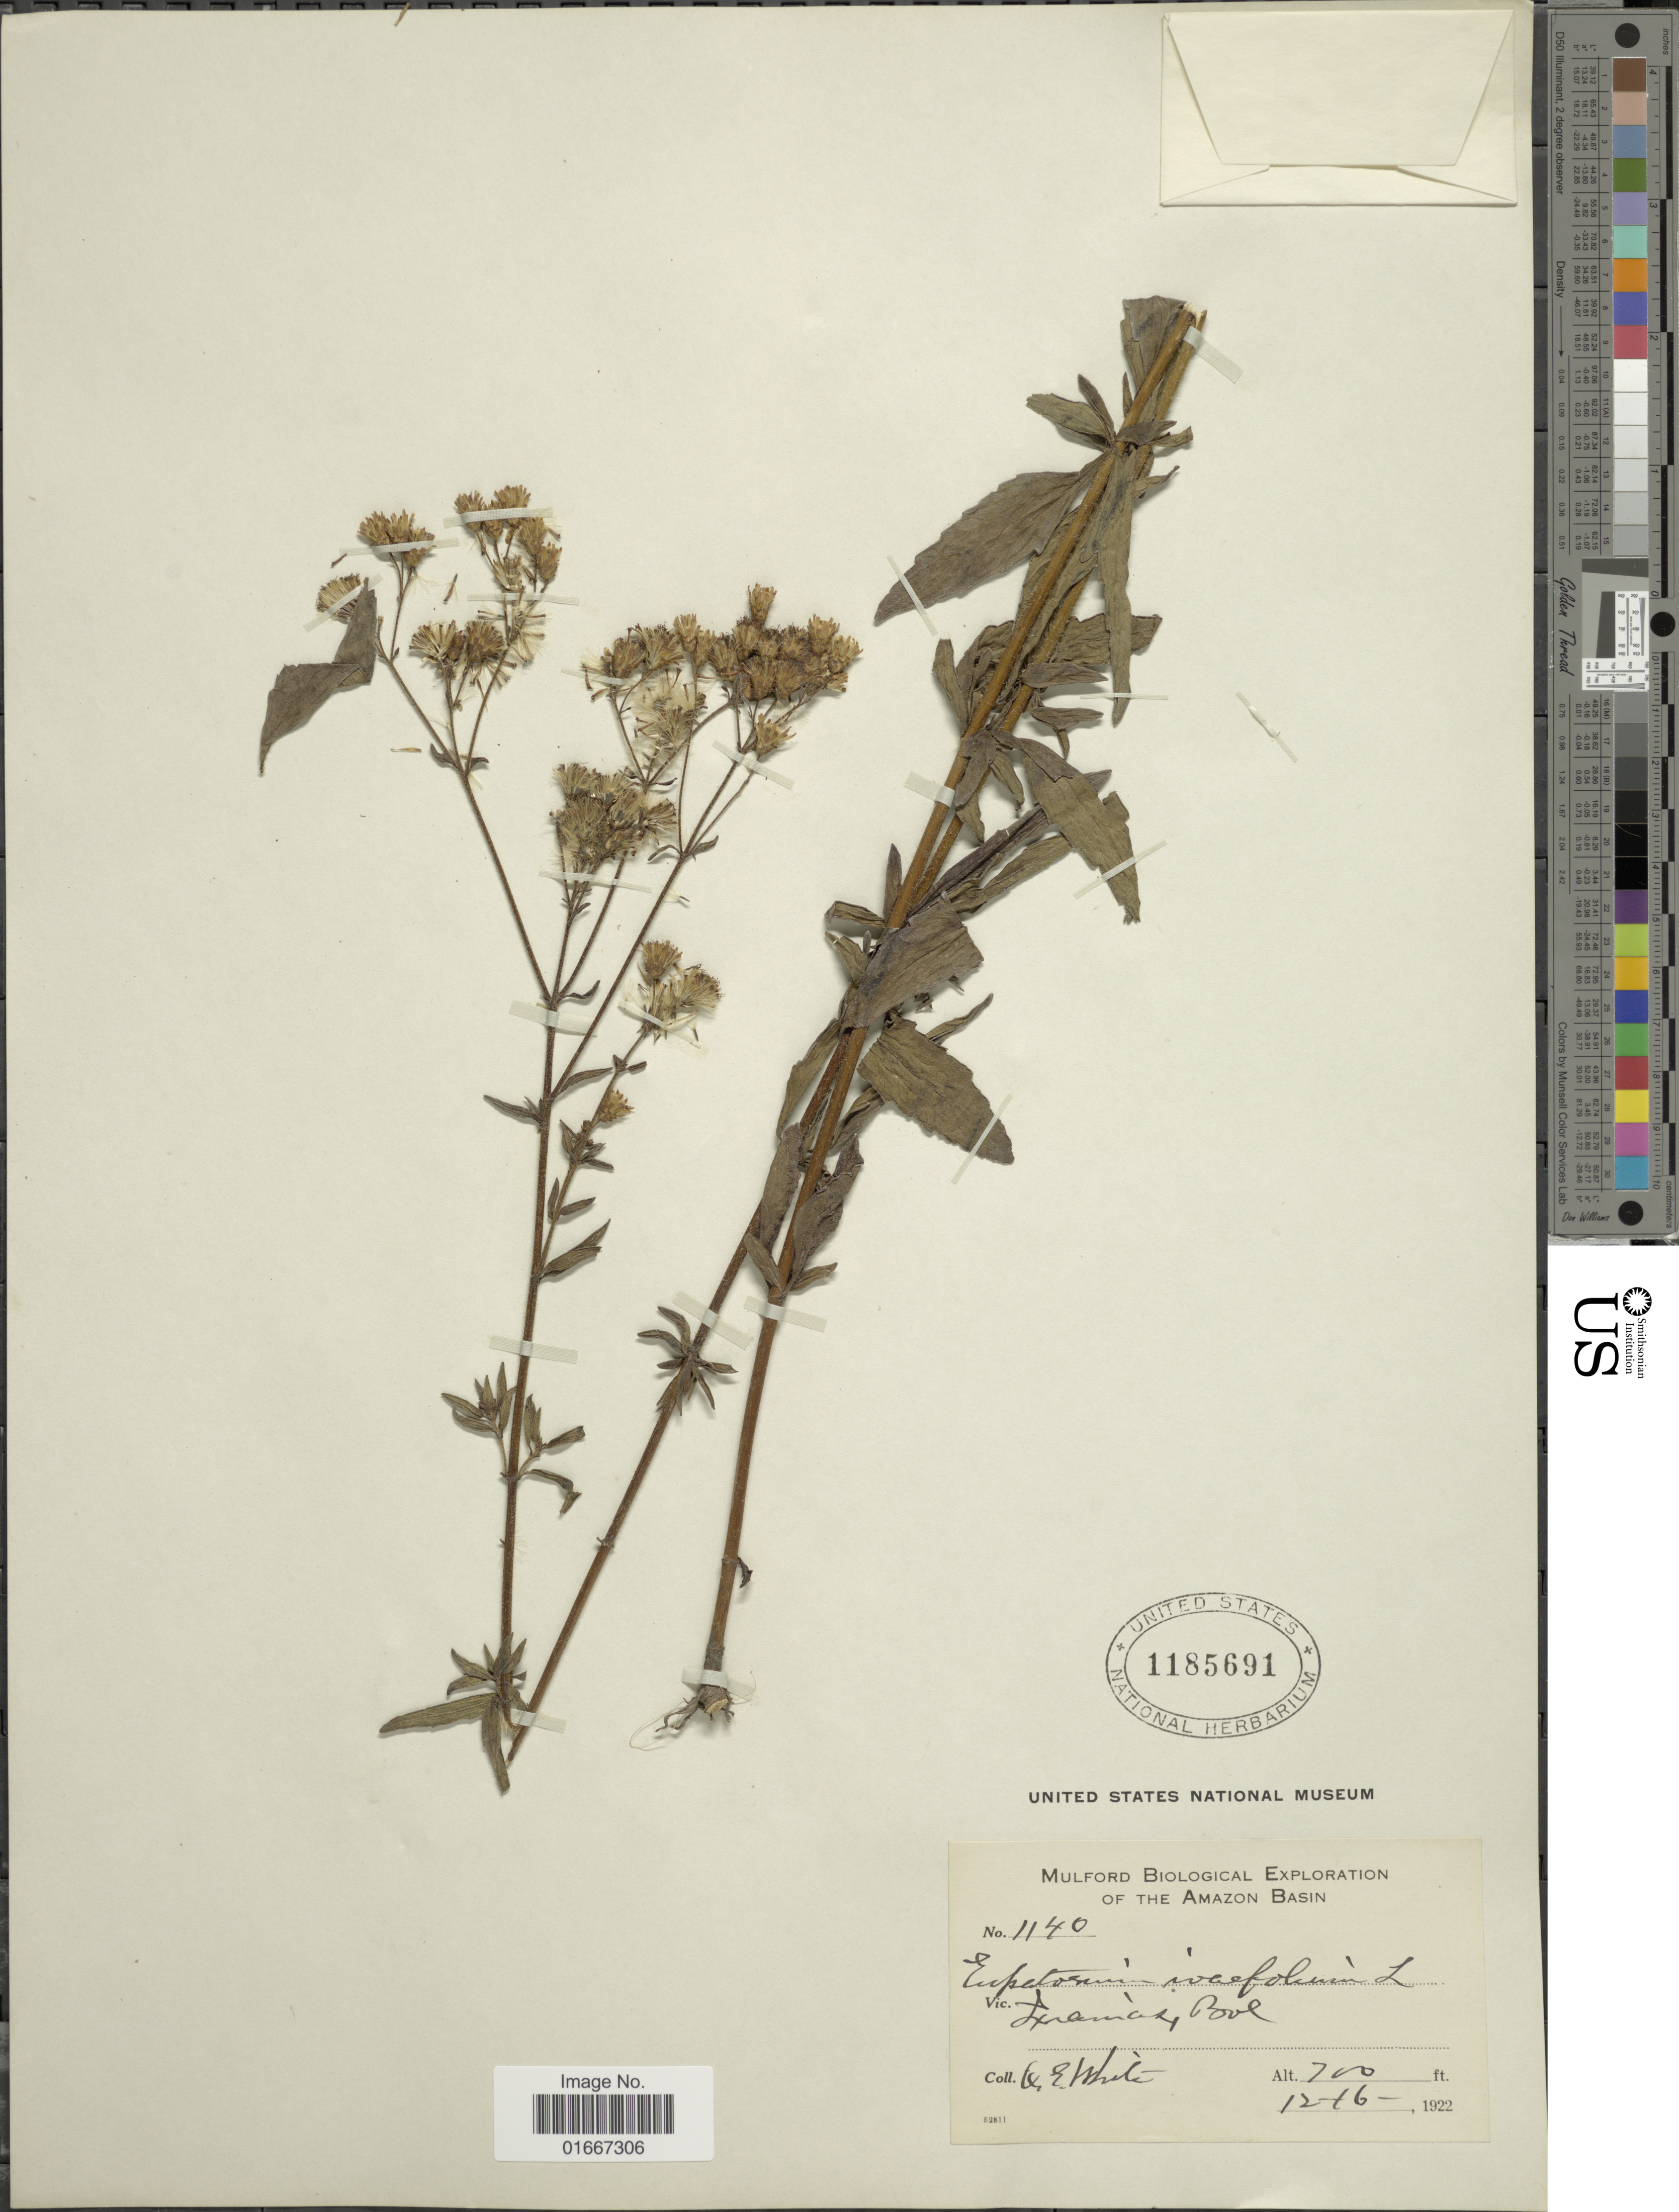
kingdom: Plantae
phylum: Tracheophyta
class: Magnoliopsida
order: Asterales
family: Asteraceae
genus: Chromolaena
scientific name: Chromolaena ivaefolia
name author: (L.) R.M. King & H. Rob.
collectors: O. E. White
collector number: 1140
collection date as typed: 12-16-1921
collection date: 1921-12-16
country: Bolivia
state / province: La Paz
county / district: Iturralde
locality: Ixiamas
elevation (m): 213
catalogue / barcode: US 1185691